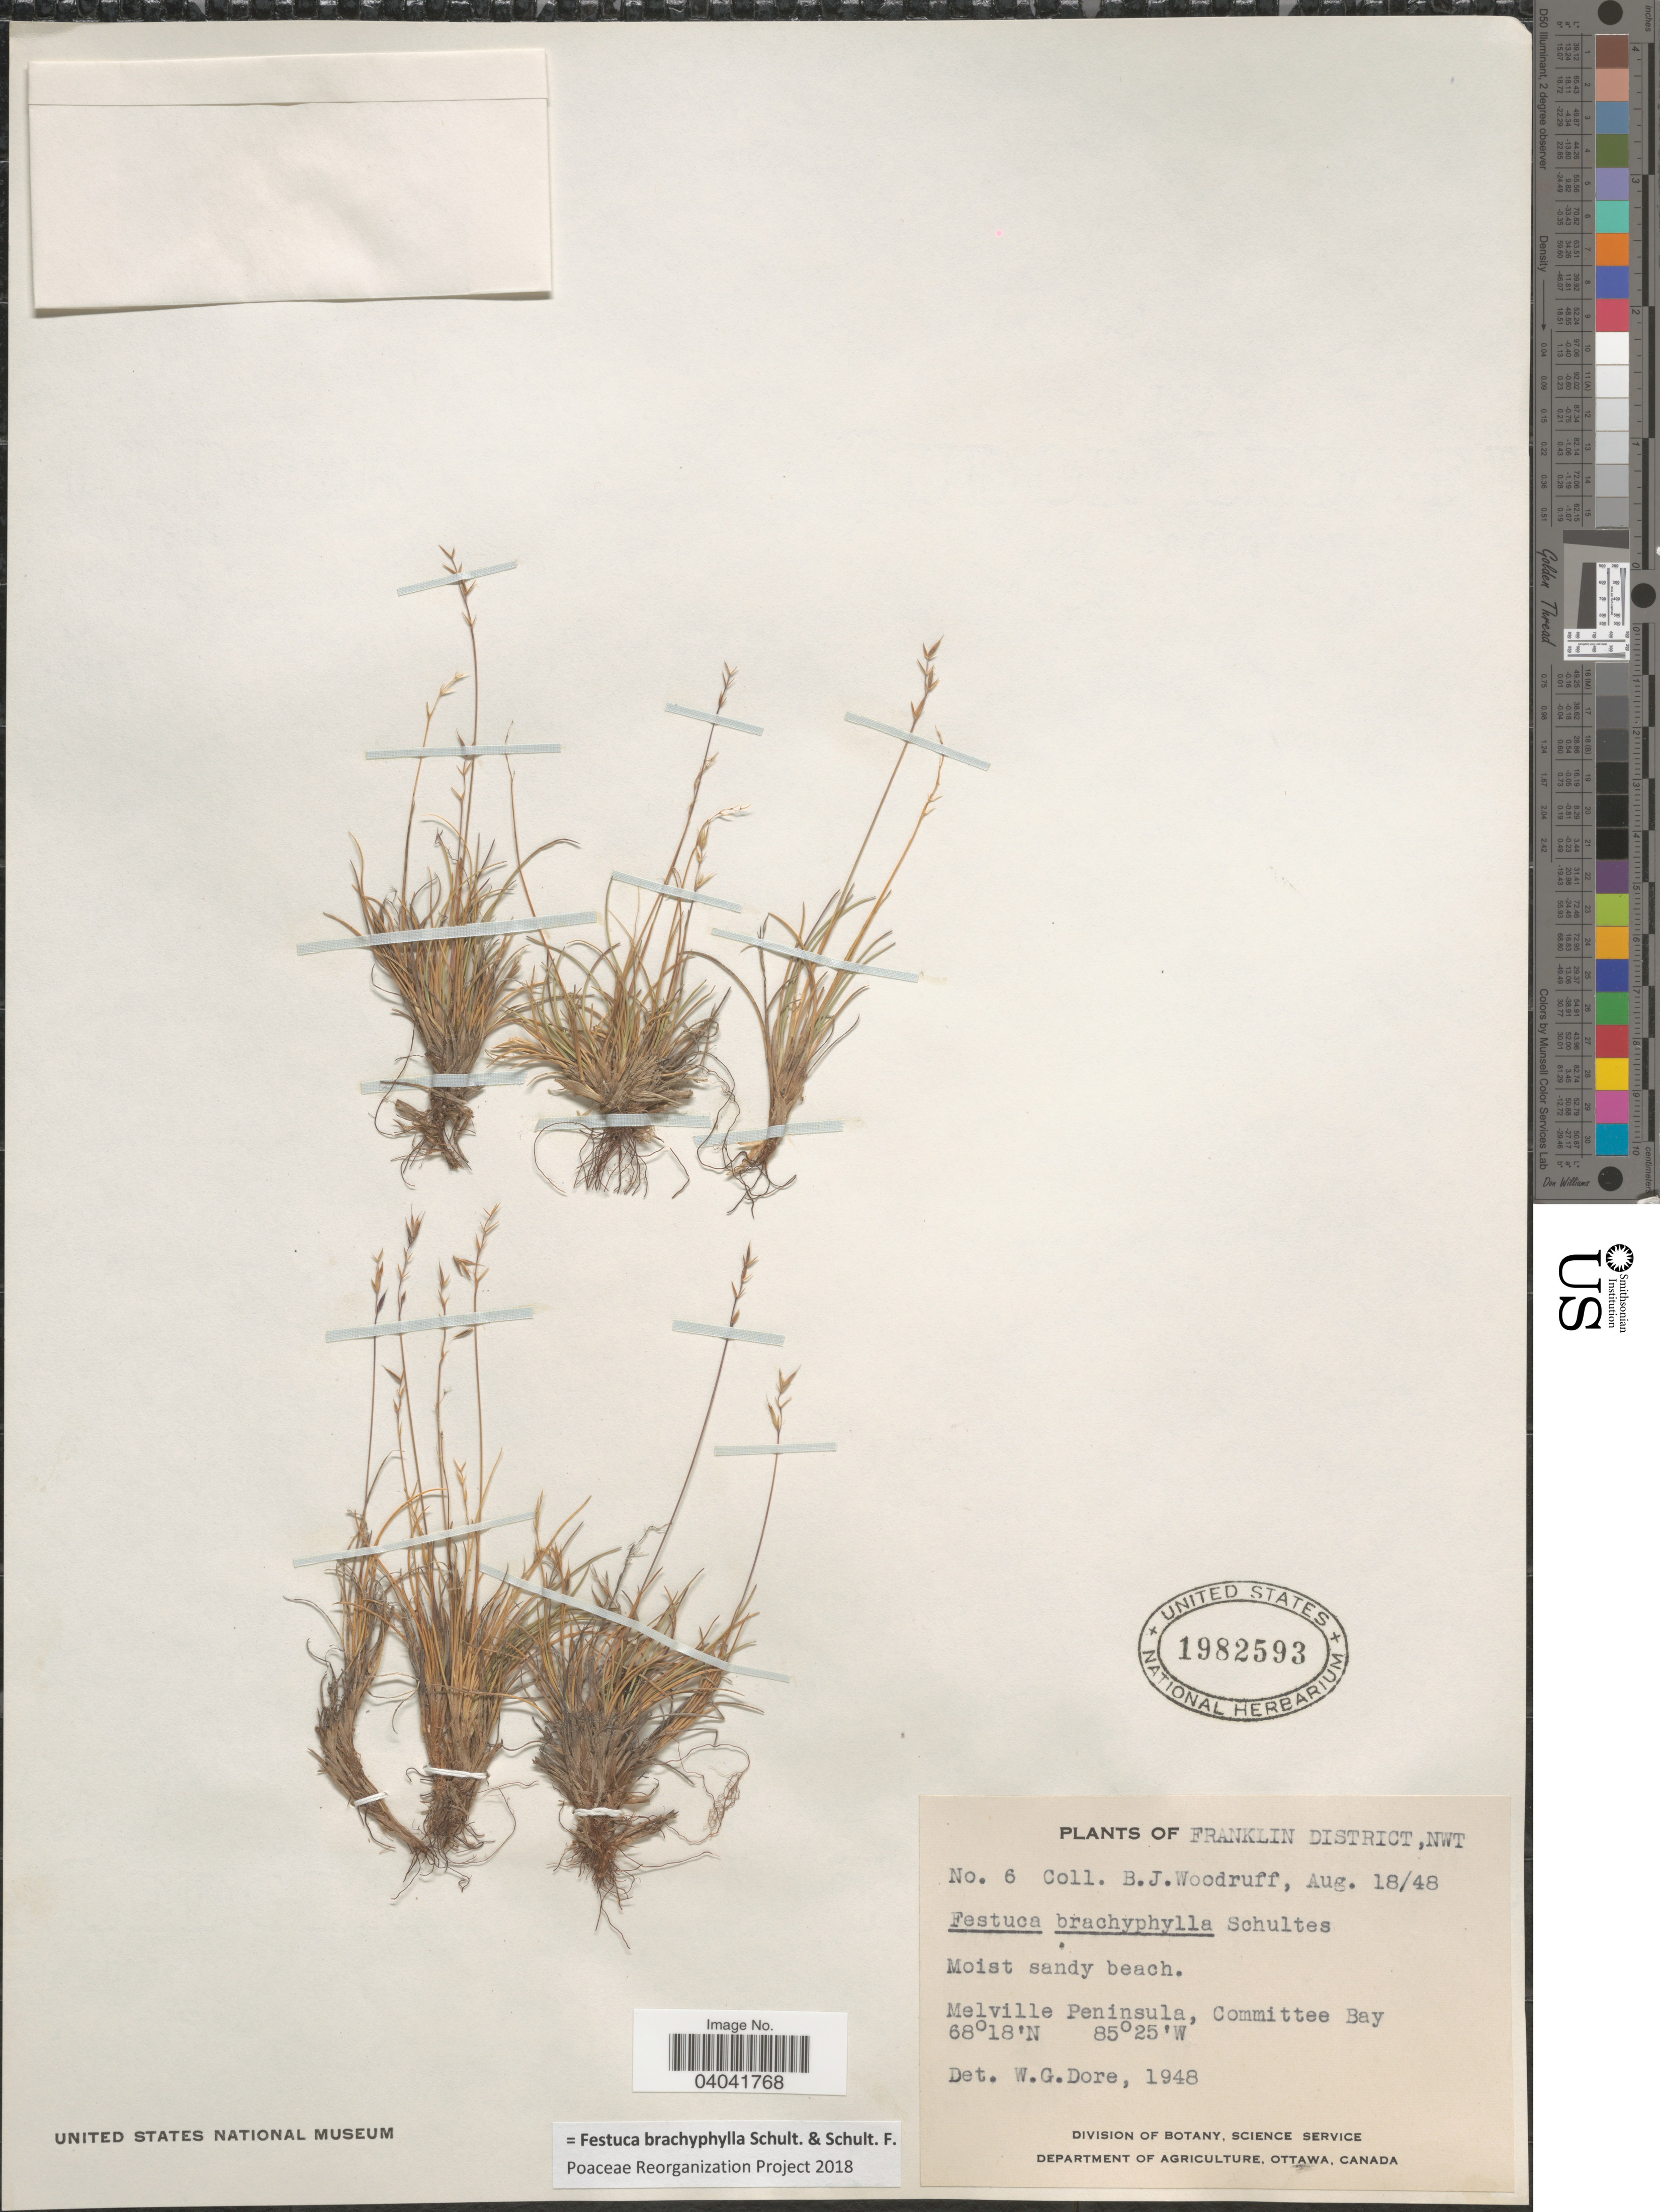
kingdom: Plantae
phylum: Tracheophyta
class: Liliopsida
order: Poales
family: Poaceae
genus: Festuca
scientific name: Festuca brachyphylla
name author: Schult. & Schult. f.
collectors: B. Woodruff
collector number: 6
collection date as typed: Transcribed d/m/y: 18/8/48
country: Canada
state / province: Northwest Territories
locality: Franklin District. Melville Peninsula, Committee Bay.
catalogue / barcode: US 1982593